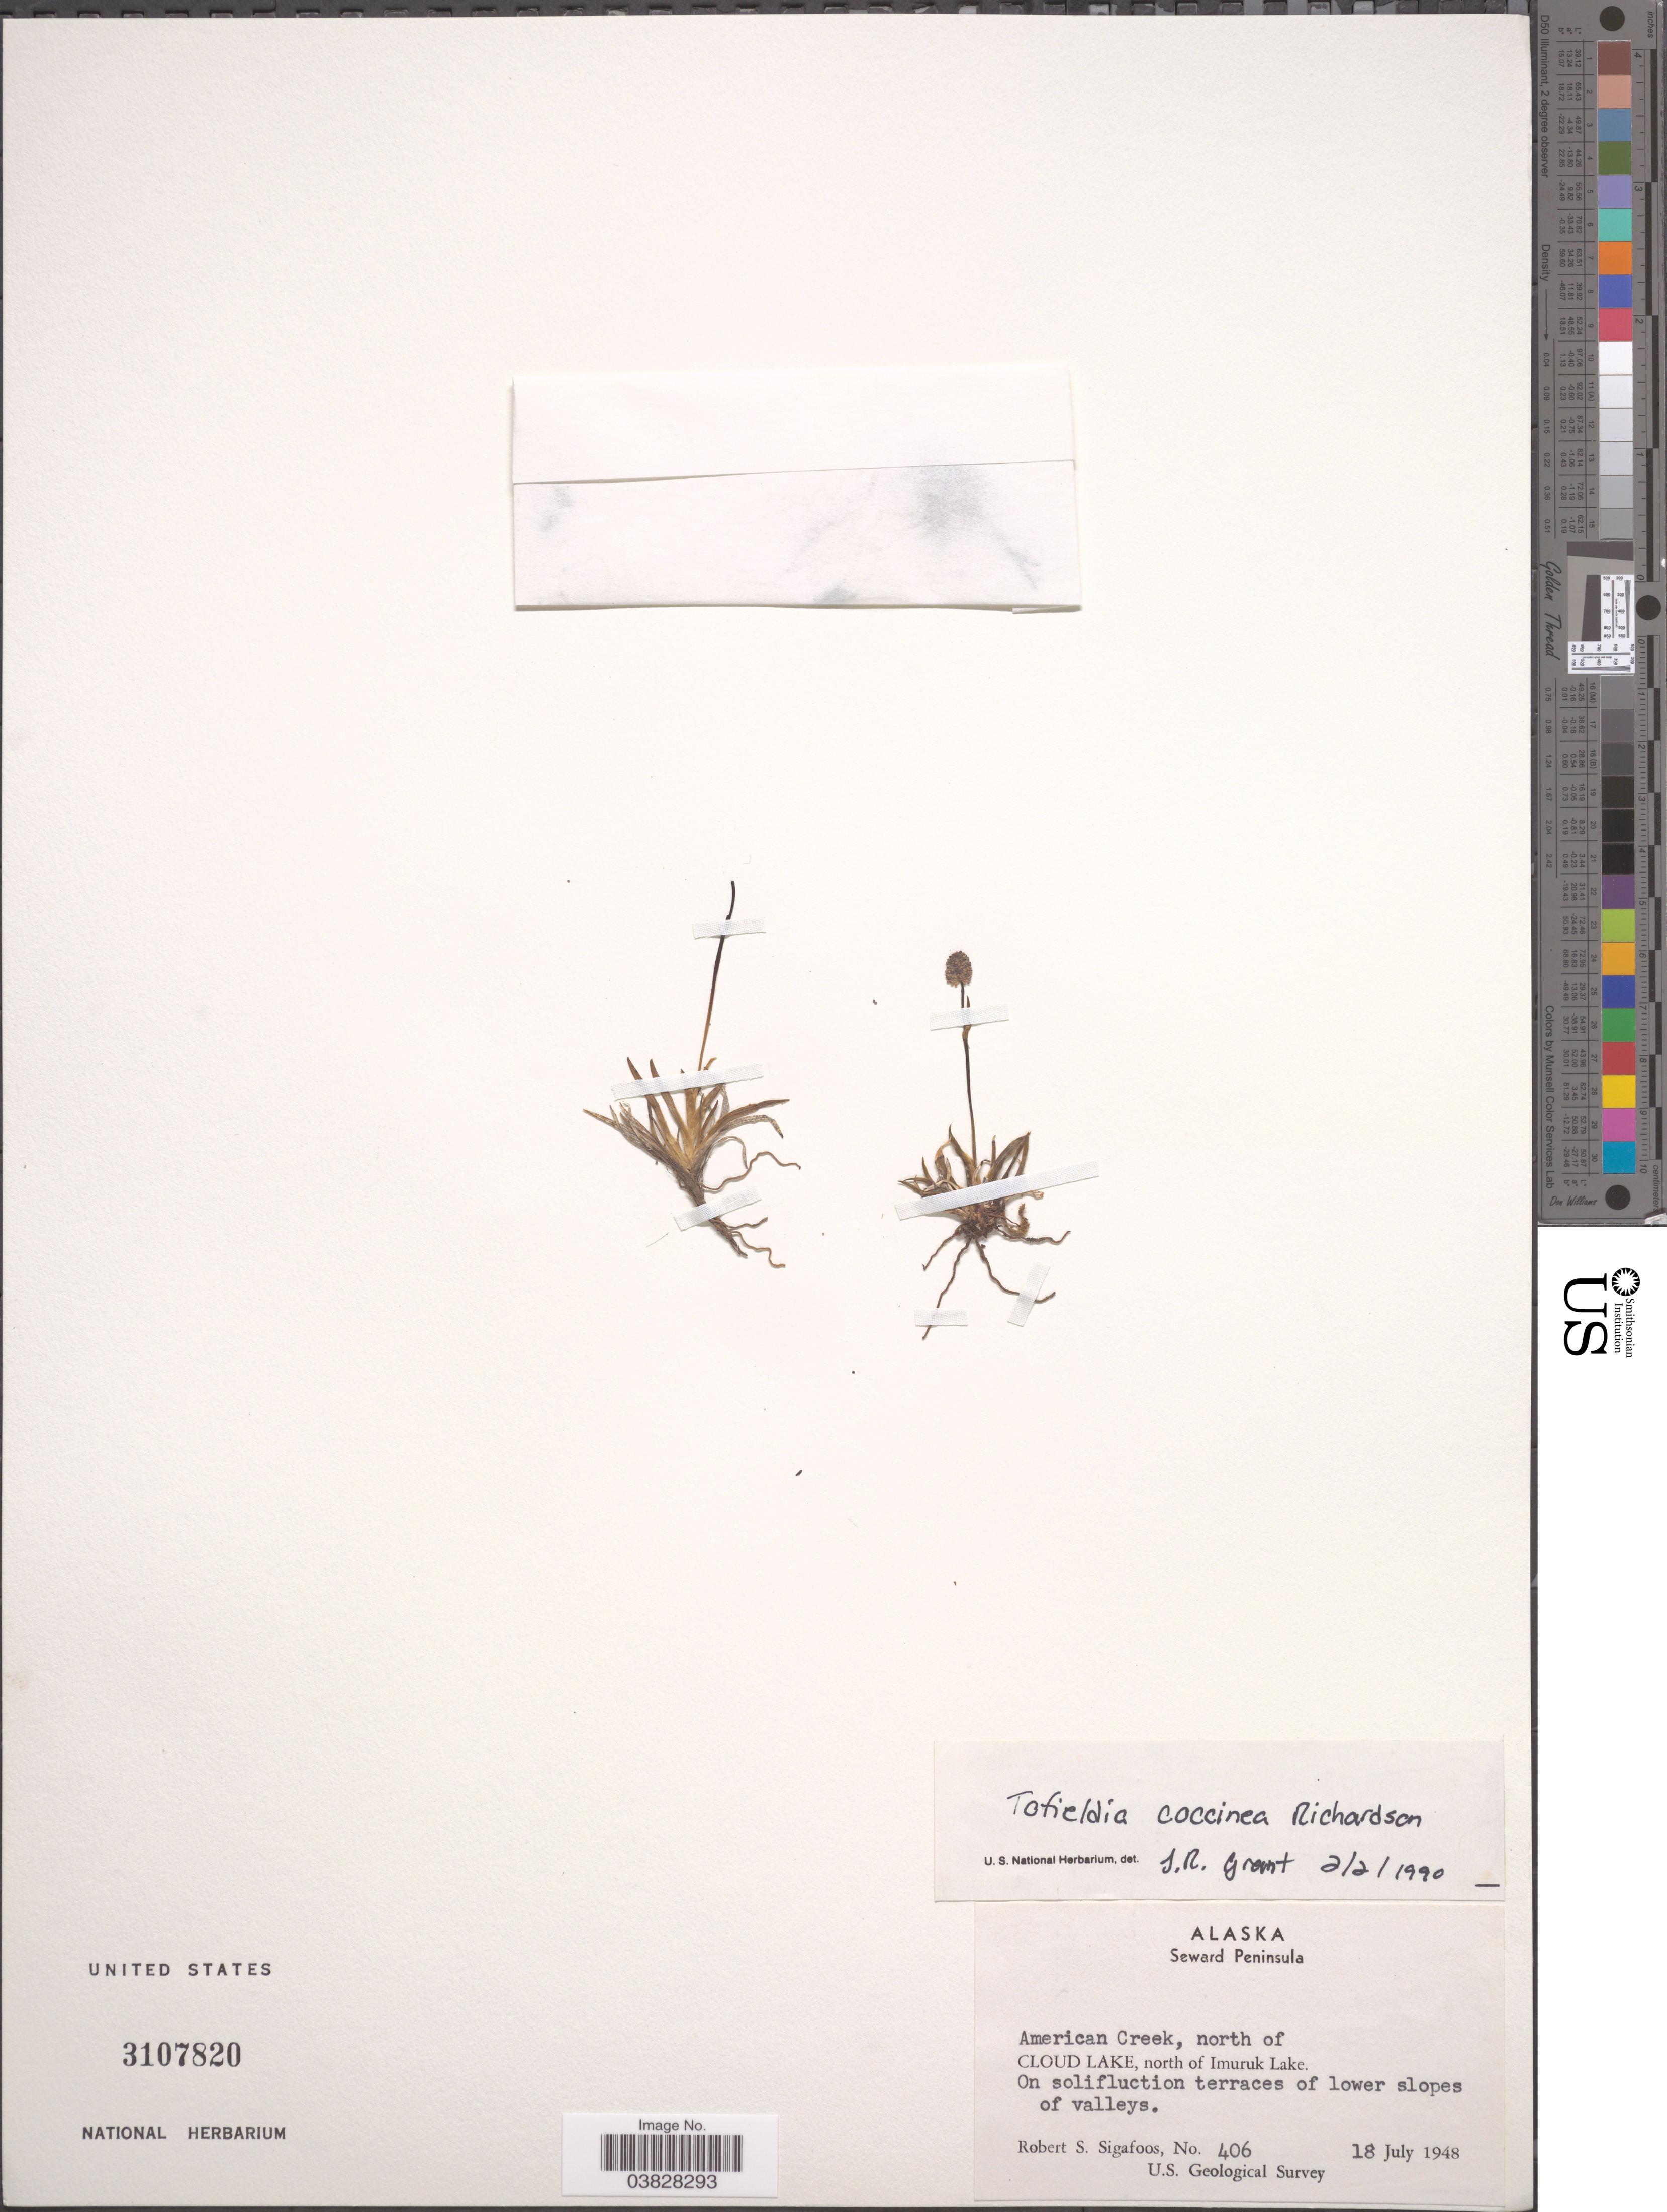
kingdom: Plantae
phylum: Tracheophyta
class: Liliopsida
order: Alismatales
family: Tofieldiaceae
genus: Tofieldia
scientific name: Tofieldia coccinea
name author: Richardson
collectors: R. Sigafoos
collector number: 406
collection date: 1948-07-18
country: United States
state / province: Alaska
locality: Seward Peninsula. American Creek, north of Cloud Lake, north of Imuruk Lake.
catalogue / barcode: US 3107820